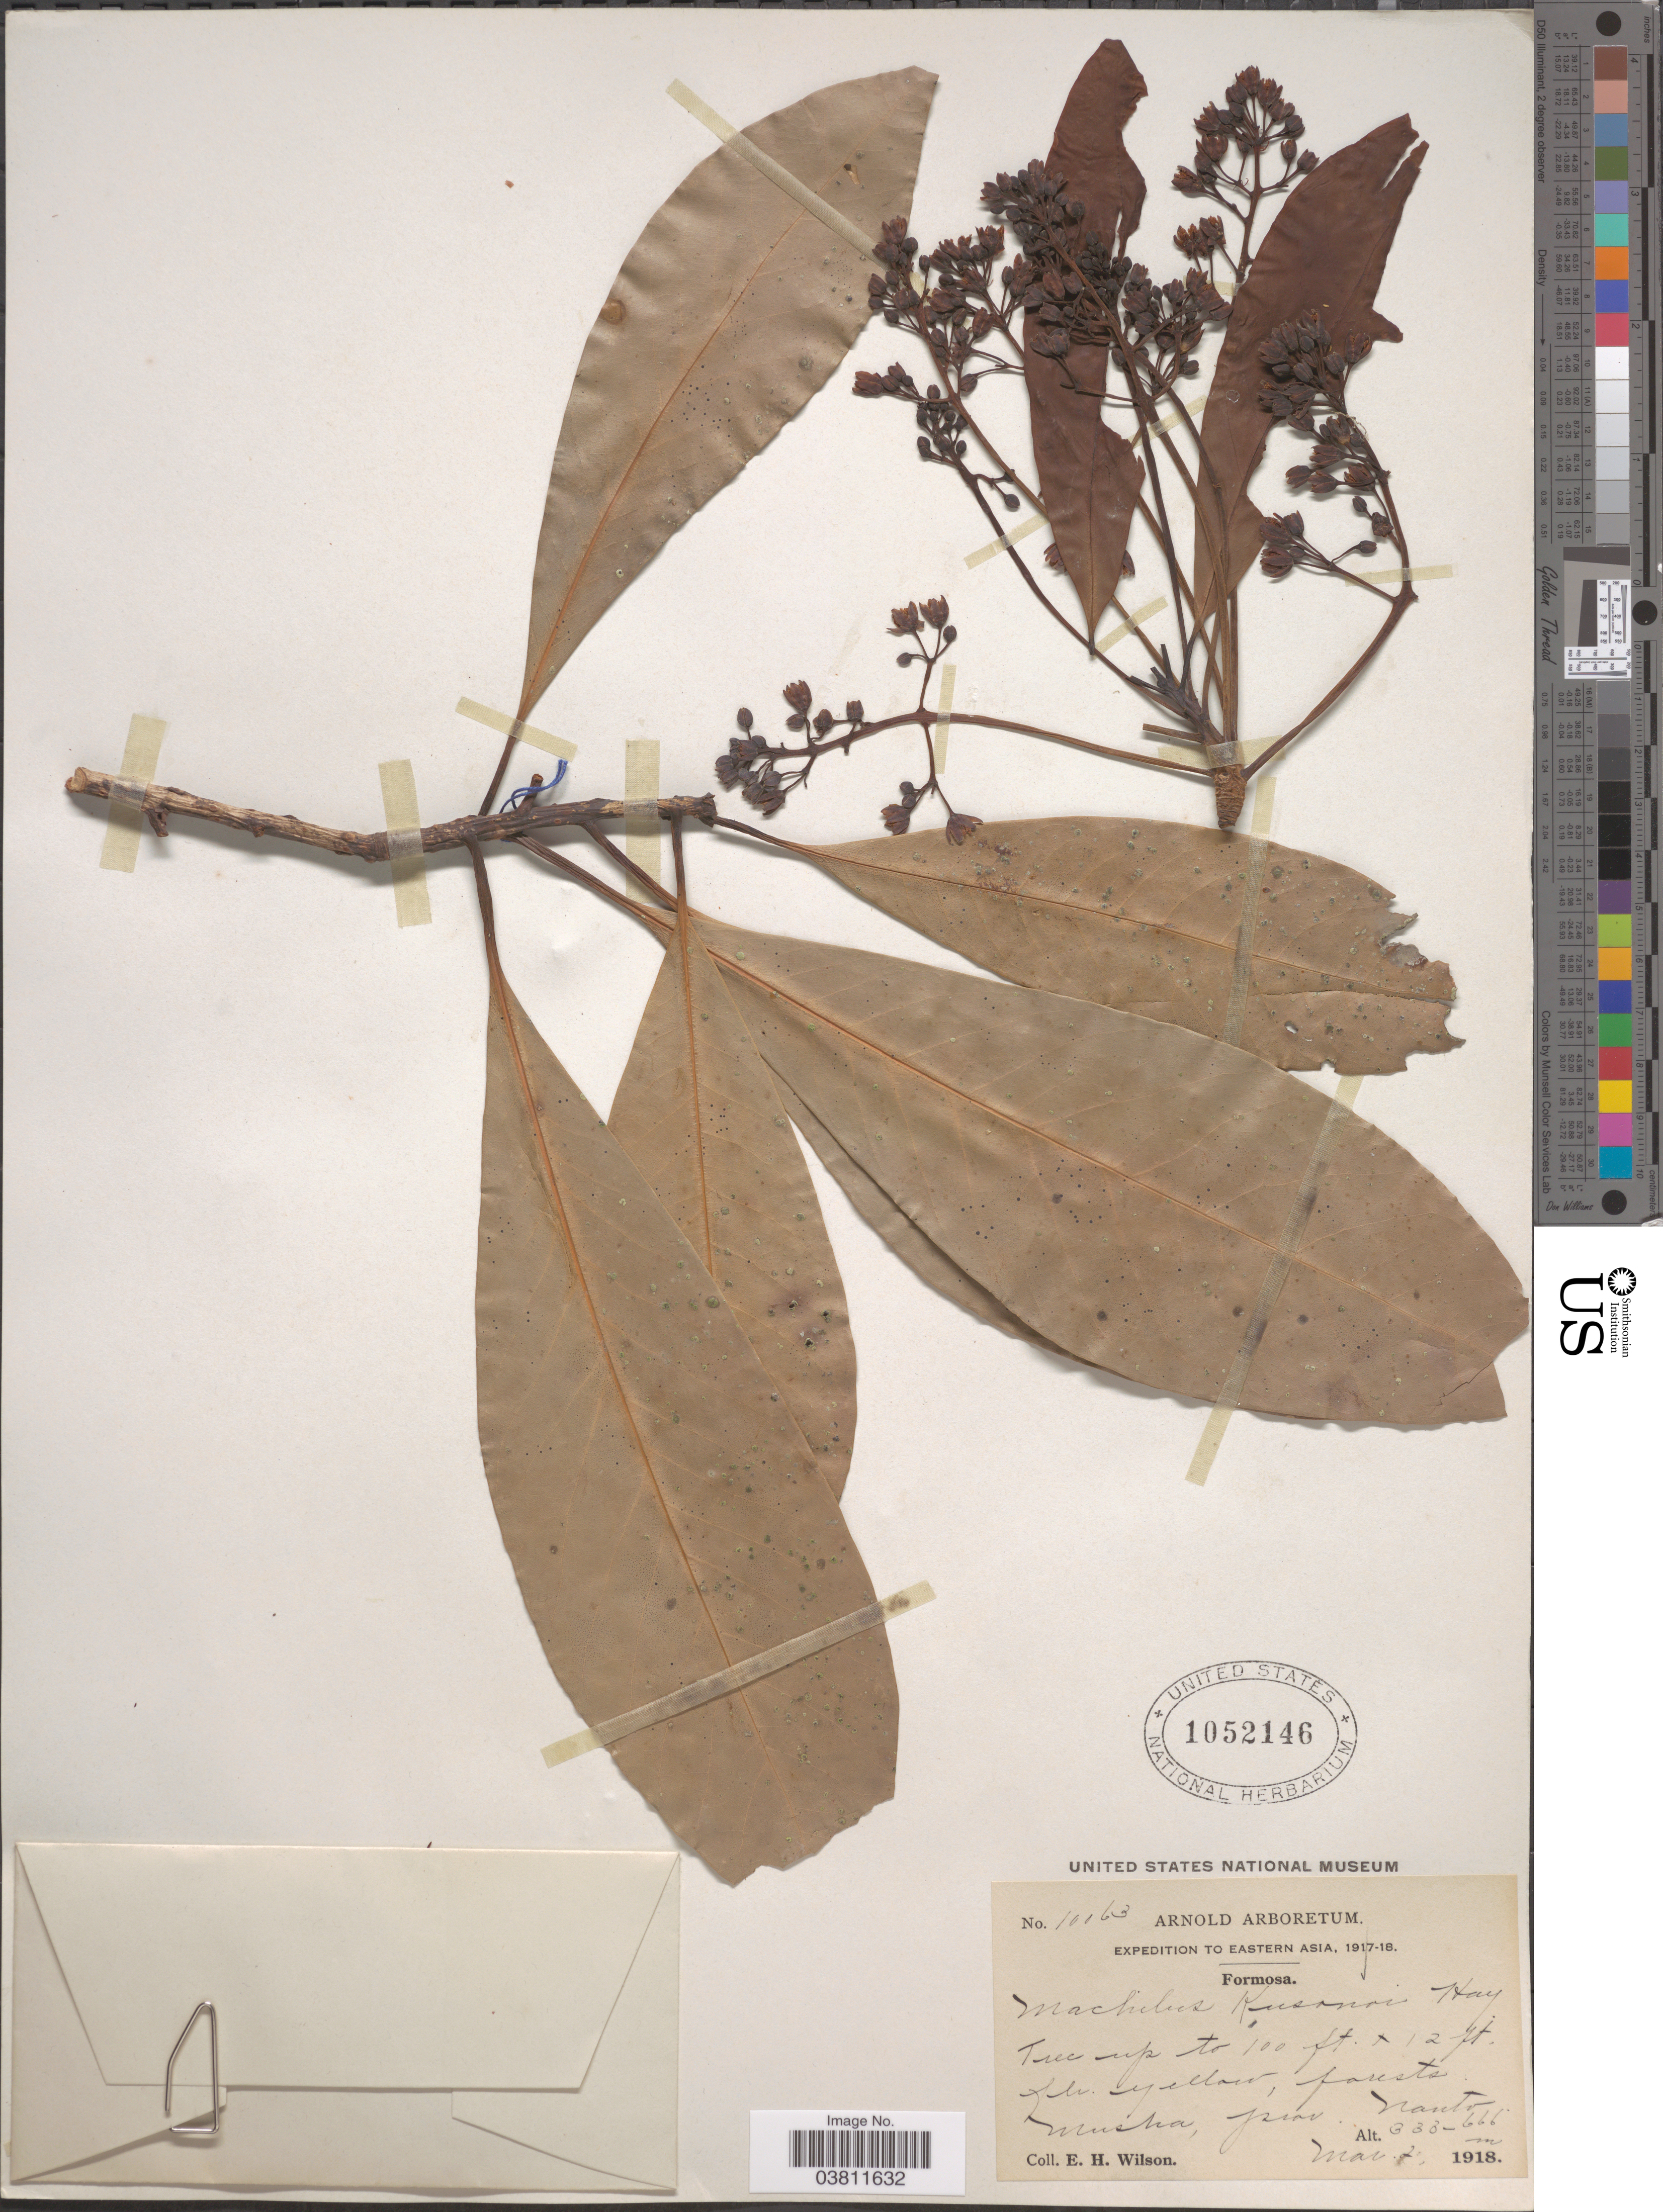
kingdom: Plantae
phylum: Tracheophyta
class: Magnoliopsida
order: Laurales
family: Lauraceae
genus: Machilus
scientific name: Machilus kusanoi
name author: Hayata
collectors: E. Wilson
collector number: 10063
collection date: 1918-03-02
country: Taiwan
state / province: Nantou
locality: Formosa. Musha, prov. Nanto.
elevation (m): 333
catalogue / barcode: US 1052146